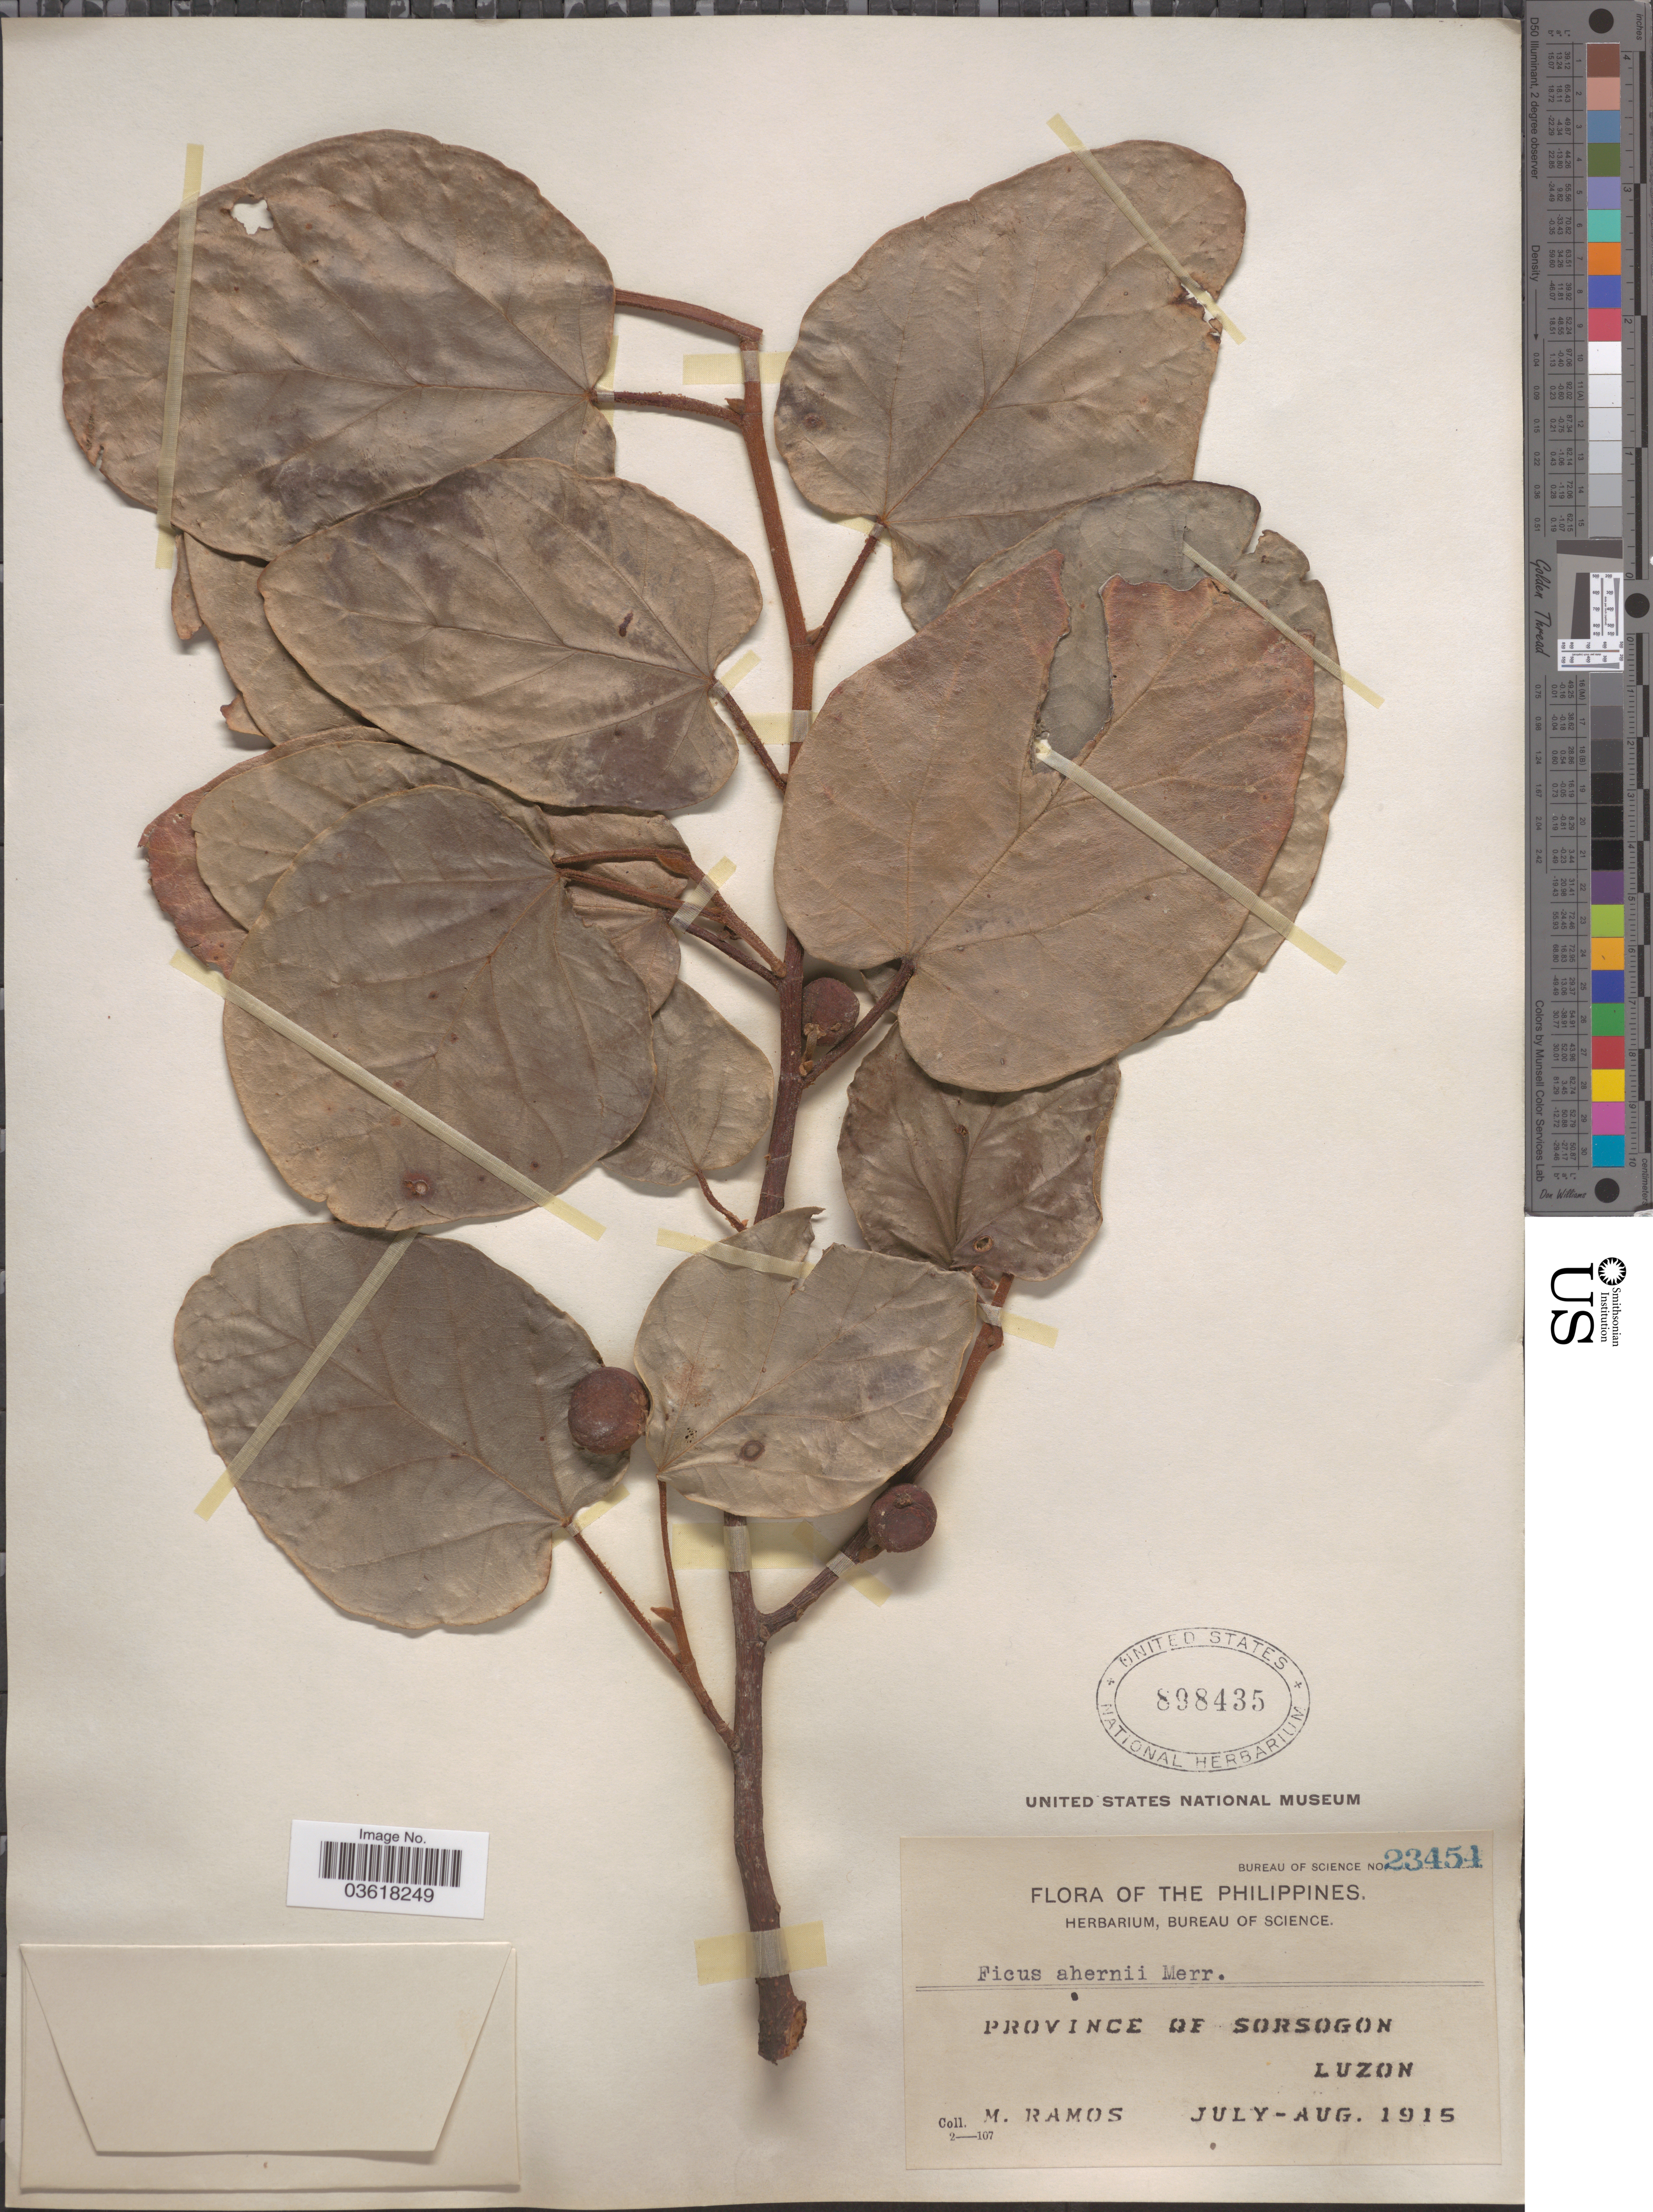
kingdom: Plantae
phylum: Tracheophyta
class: Magnoliopsida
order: Rosales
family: Moraceae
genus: Ficus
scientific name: Ficus ahernii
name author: Merr.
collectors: M. Ramos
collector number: Bureau of Science 23451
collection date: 1915-07/1915-08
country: Philippines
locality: Province of Sorsogon, Luzon.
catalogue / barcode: US 898435